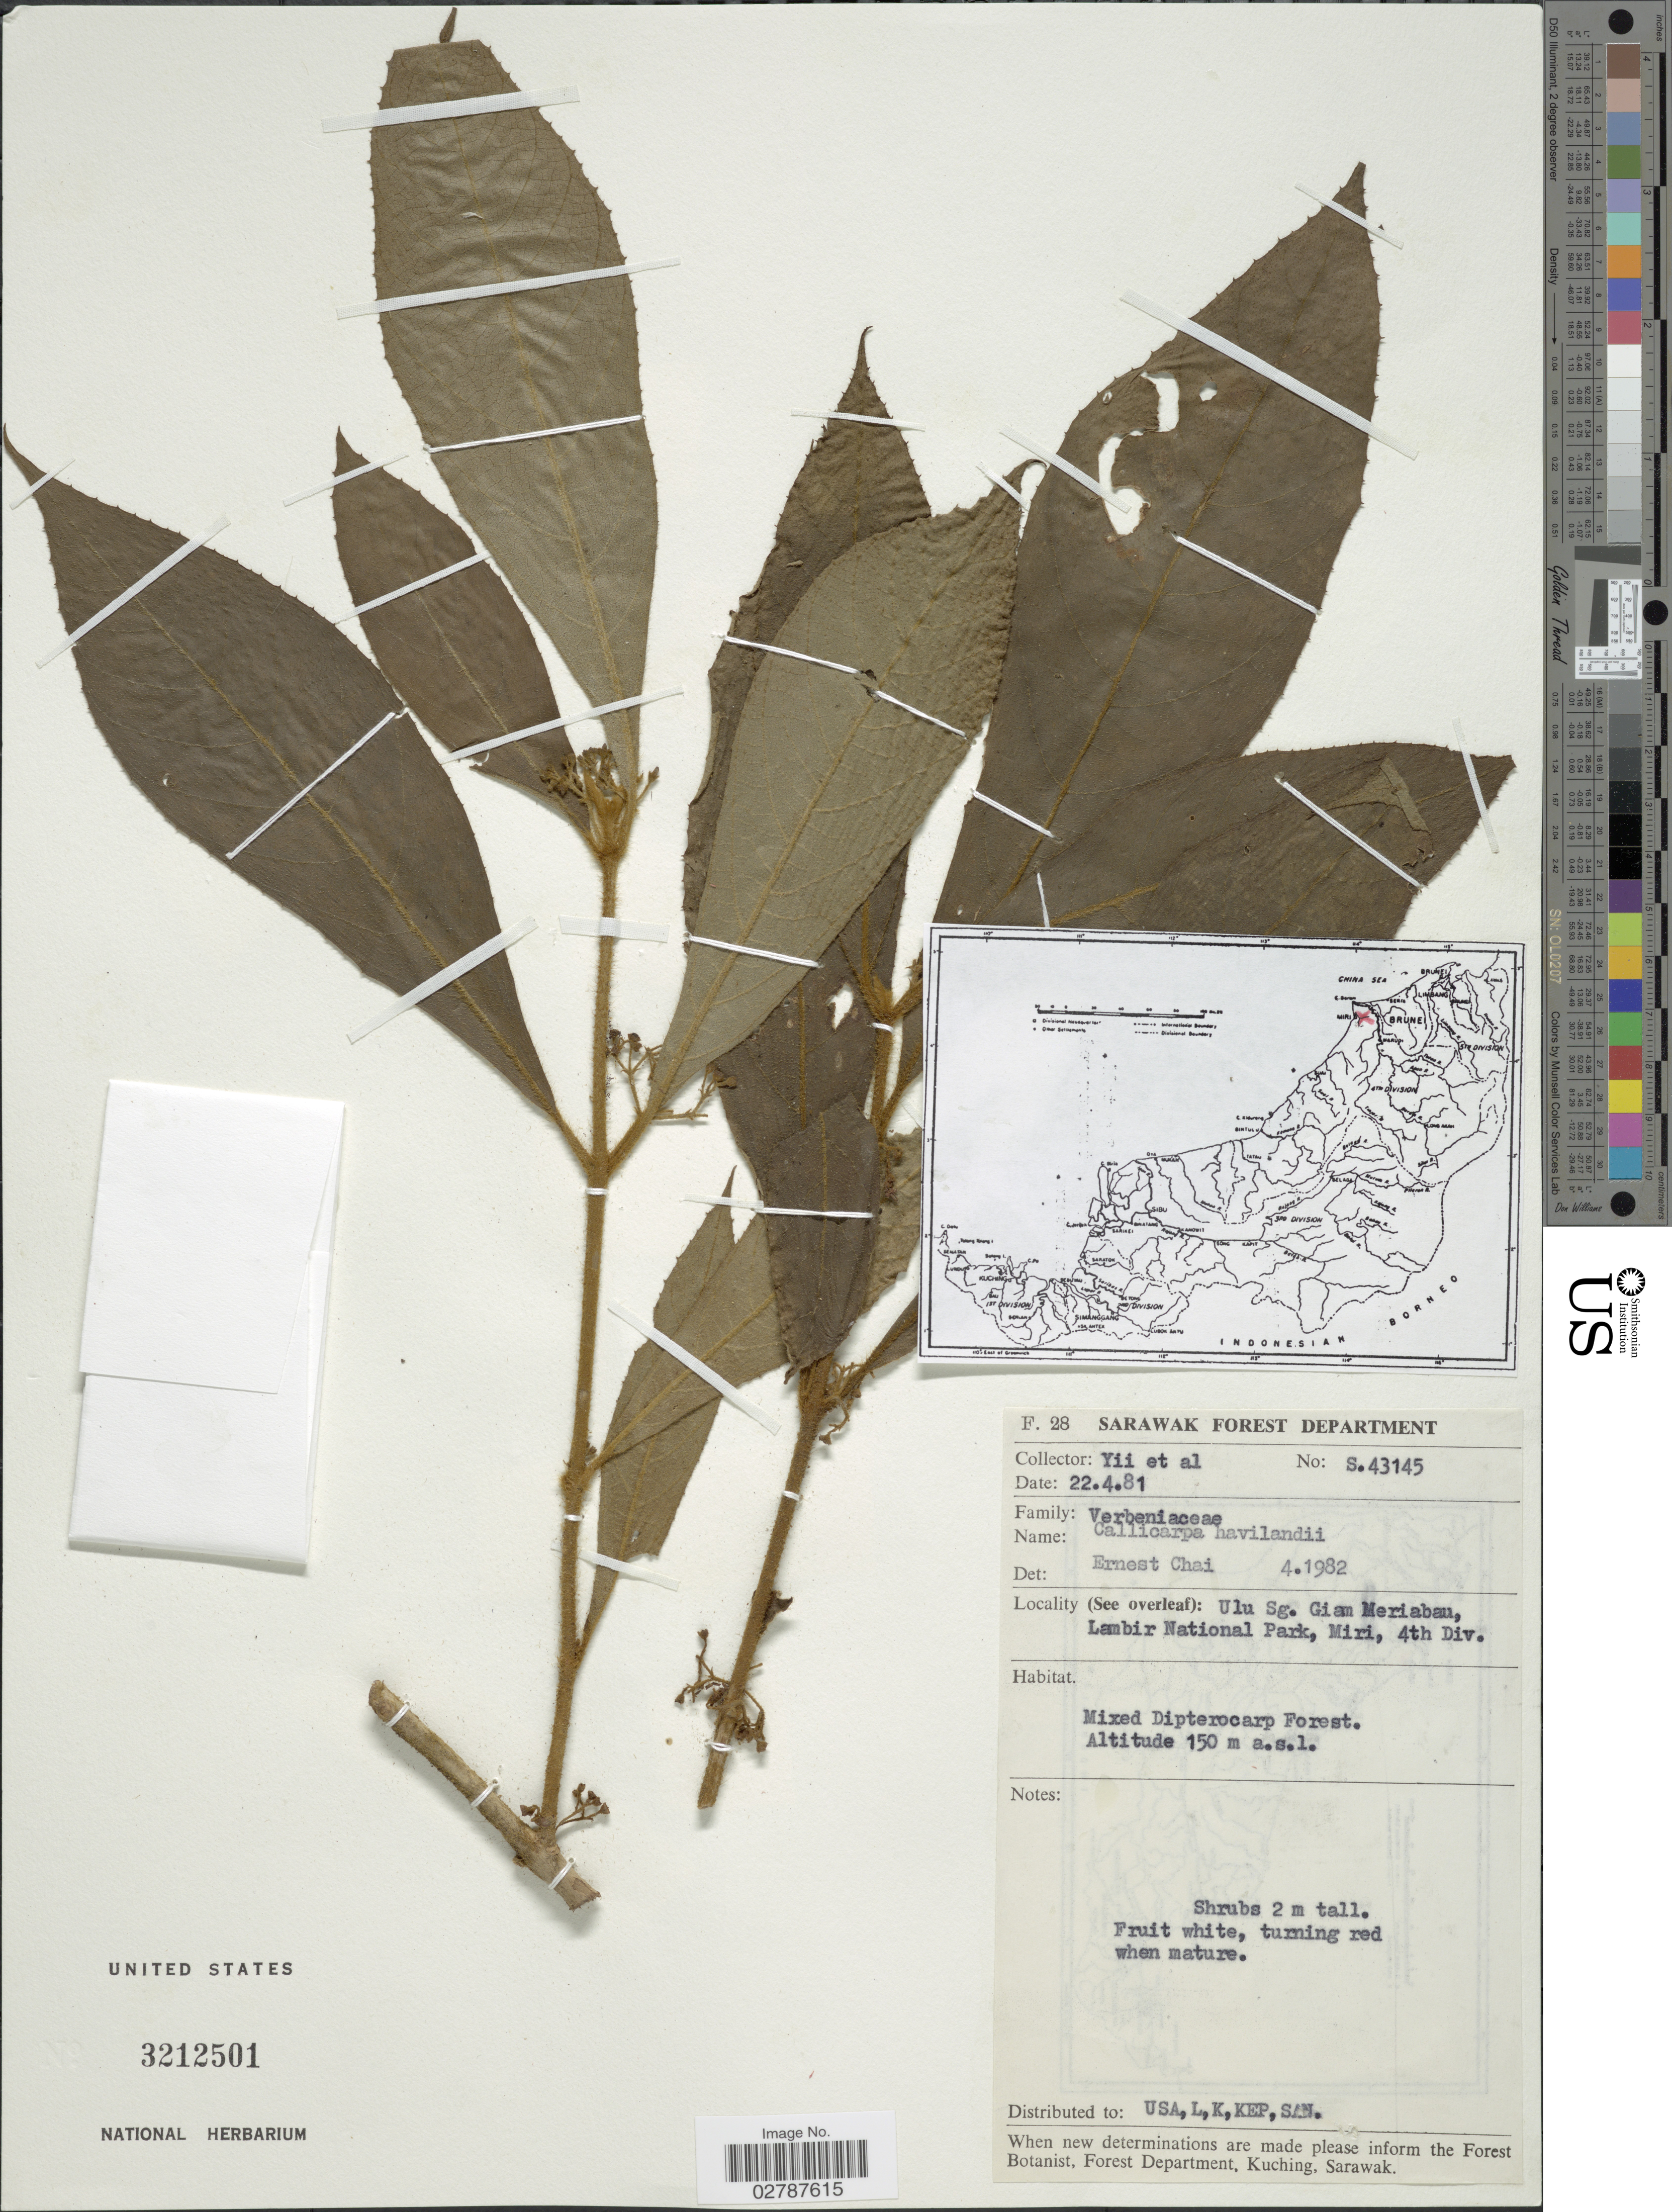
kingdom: Plantae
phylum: Tracheophyta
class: Magnoliopsida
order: Lamiales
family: Lamiaceae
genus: Callicarpa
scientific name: Callicarpa havilandii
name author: H.J. Lam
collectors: -. Yii & et al.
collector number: S43145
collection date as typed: Transcribed d/m/y: 22/4/81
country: Papua New Guinea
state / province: East New Britain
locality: Ulu Sg. Giam Meriabau, Lambir National Park, Miri, 4th Div.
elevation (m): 150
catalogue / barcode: US 3212501